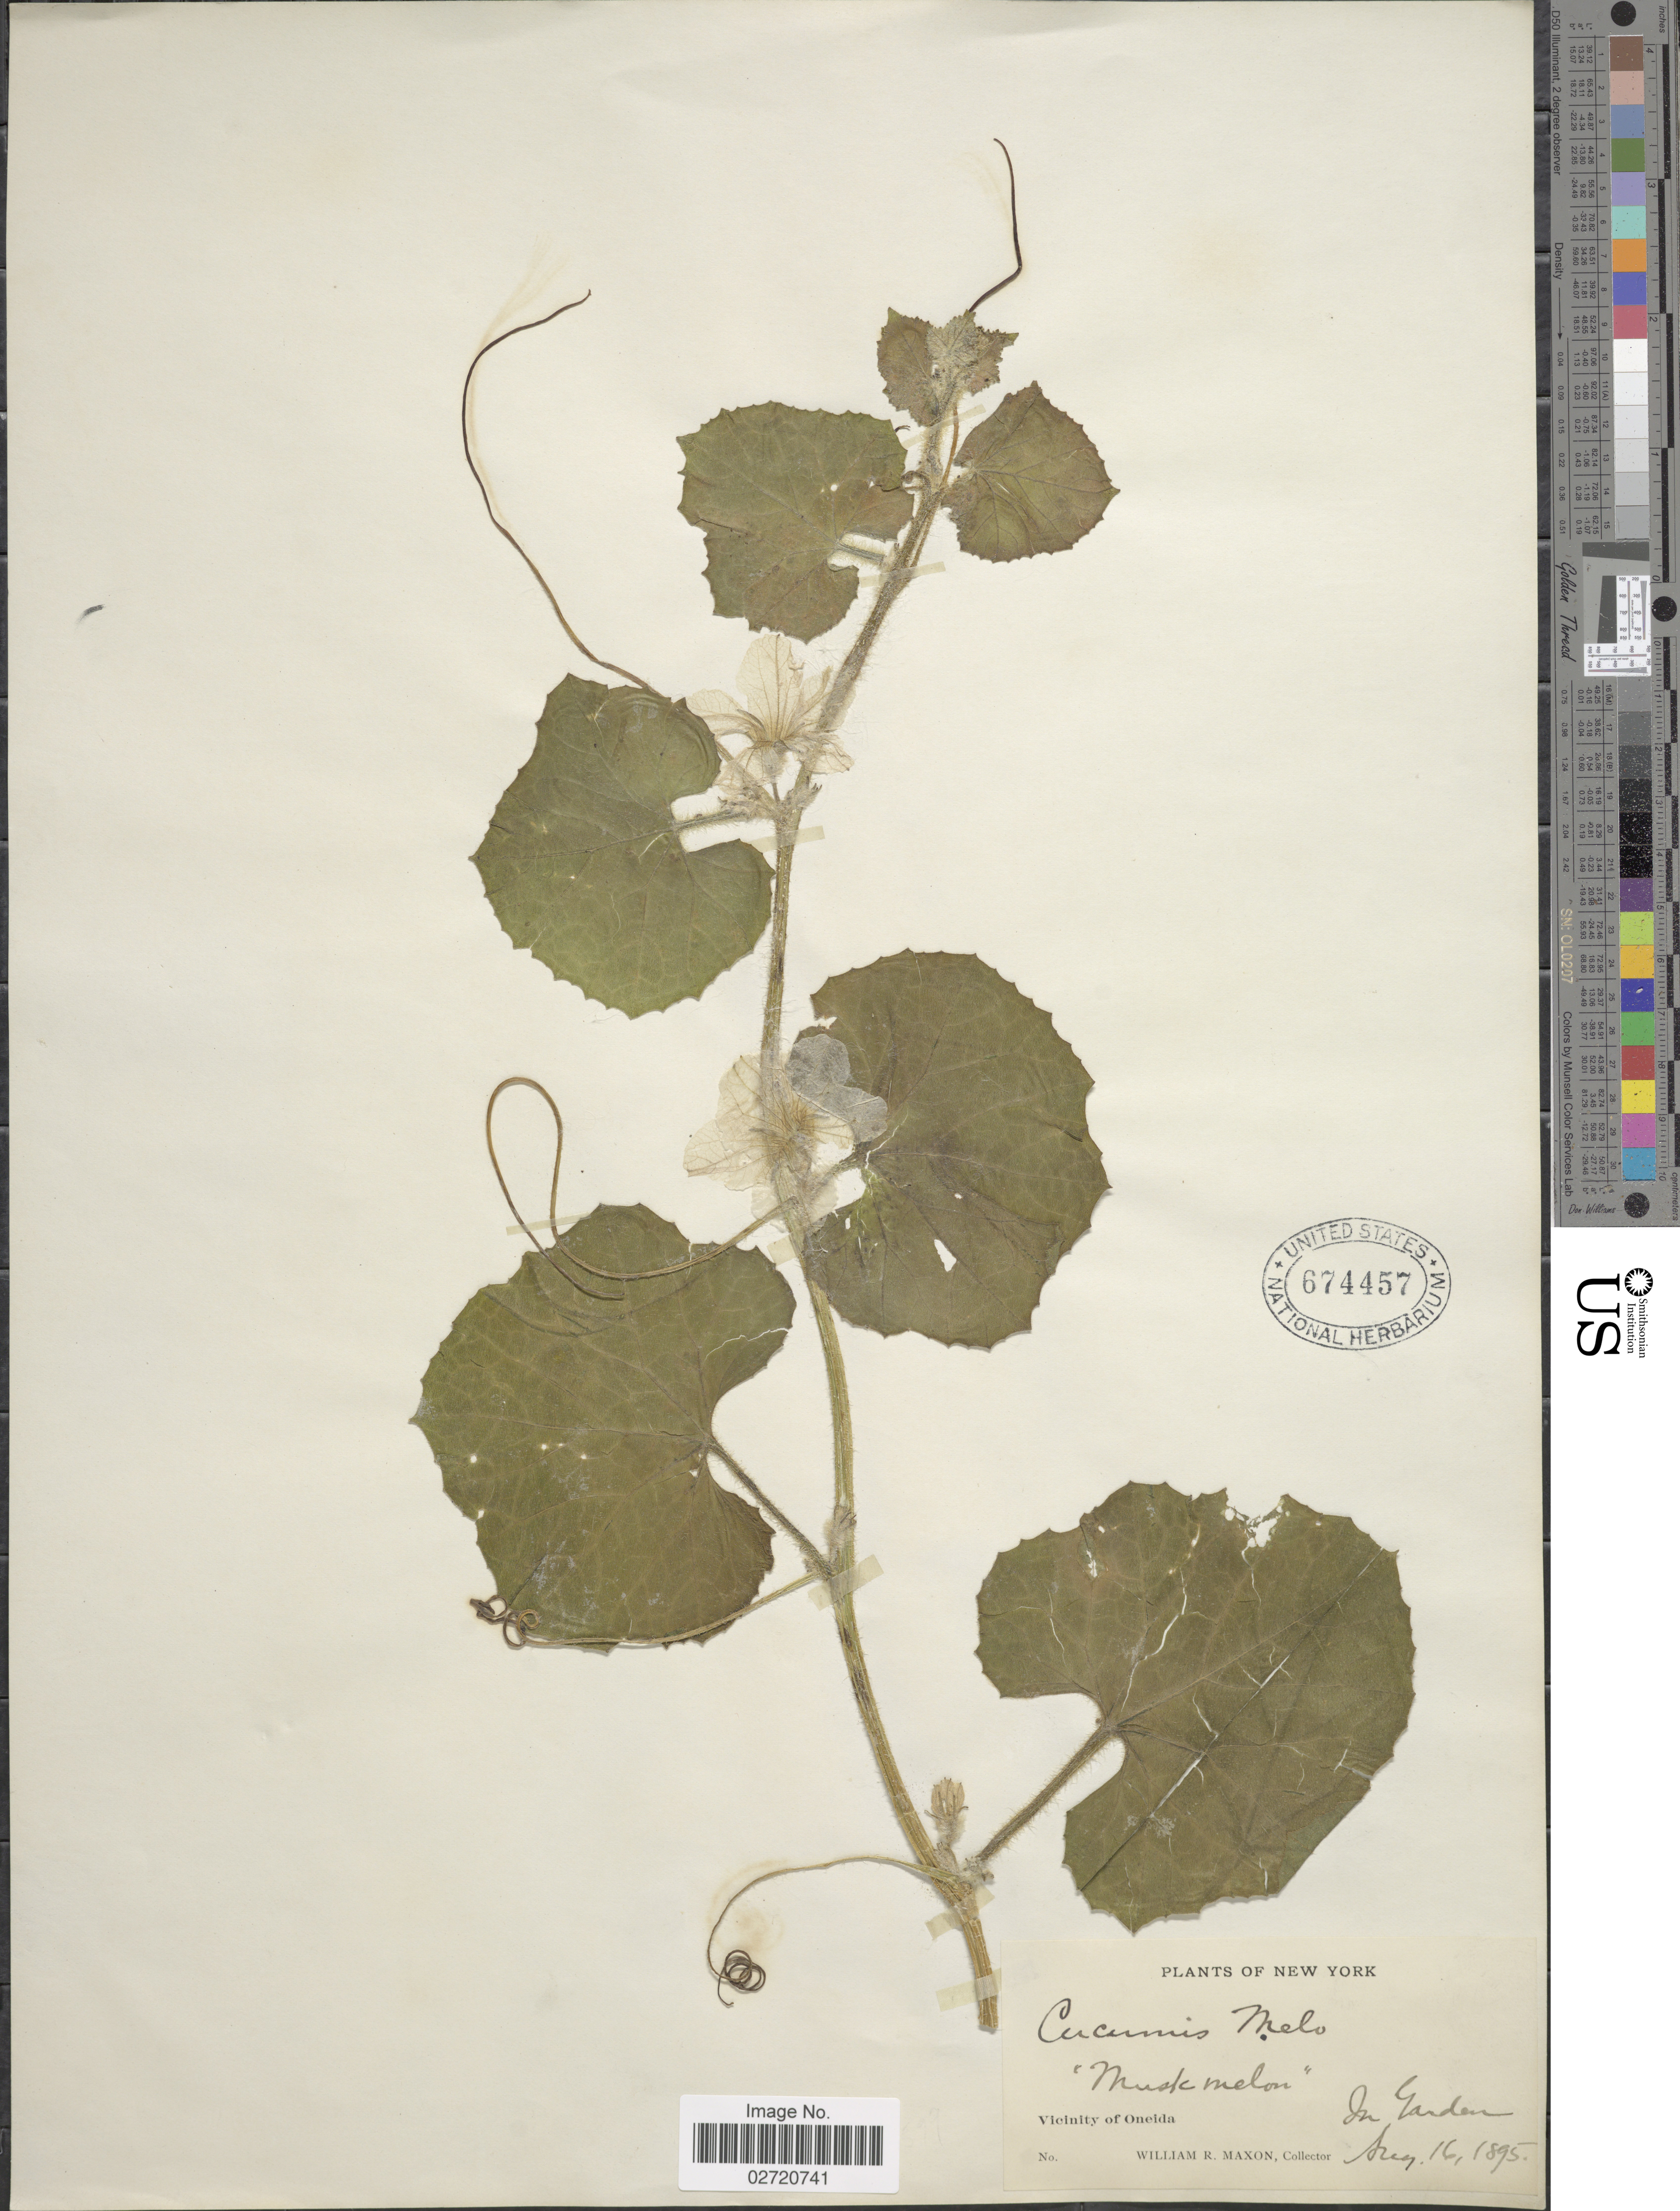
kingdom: Plantae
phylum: Tracheophyta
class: Magnoliopsida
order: Cucurbitales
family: Cucurbitaceae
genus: Cucumis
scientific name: Cucumis melo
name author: L.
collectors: W. R. Maxon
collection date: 1895-08-16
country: United States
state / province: New York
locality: Vicinity of Oneida, In Garden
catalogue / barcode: US 674457